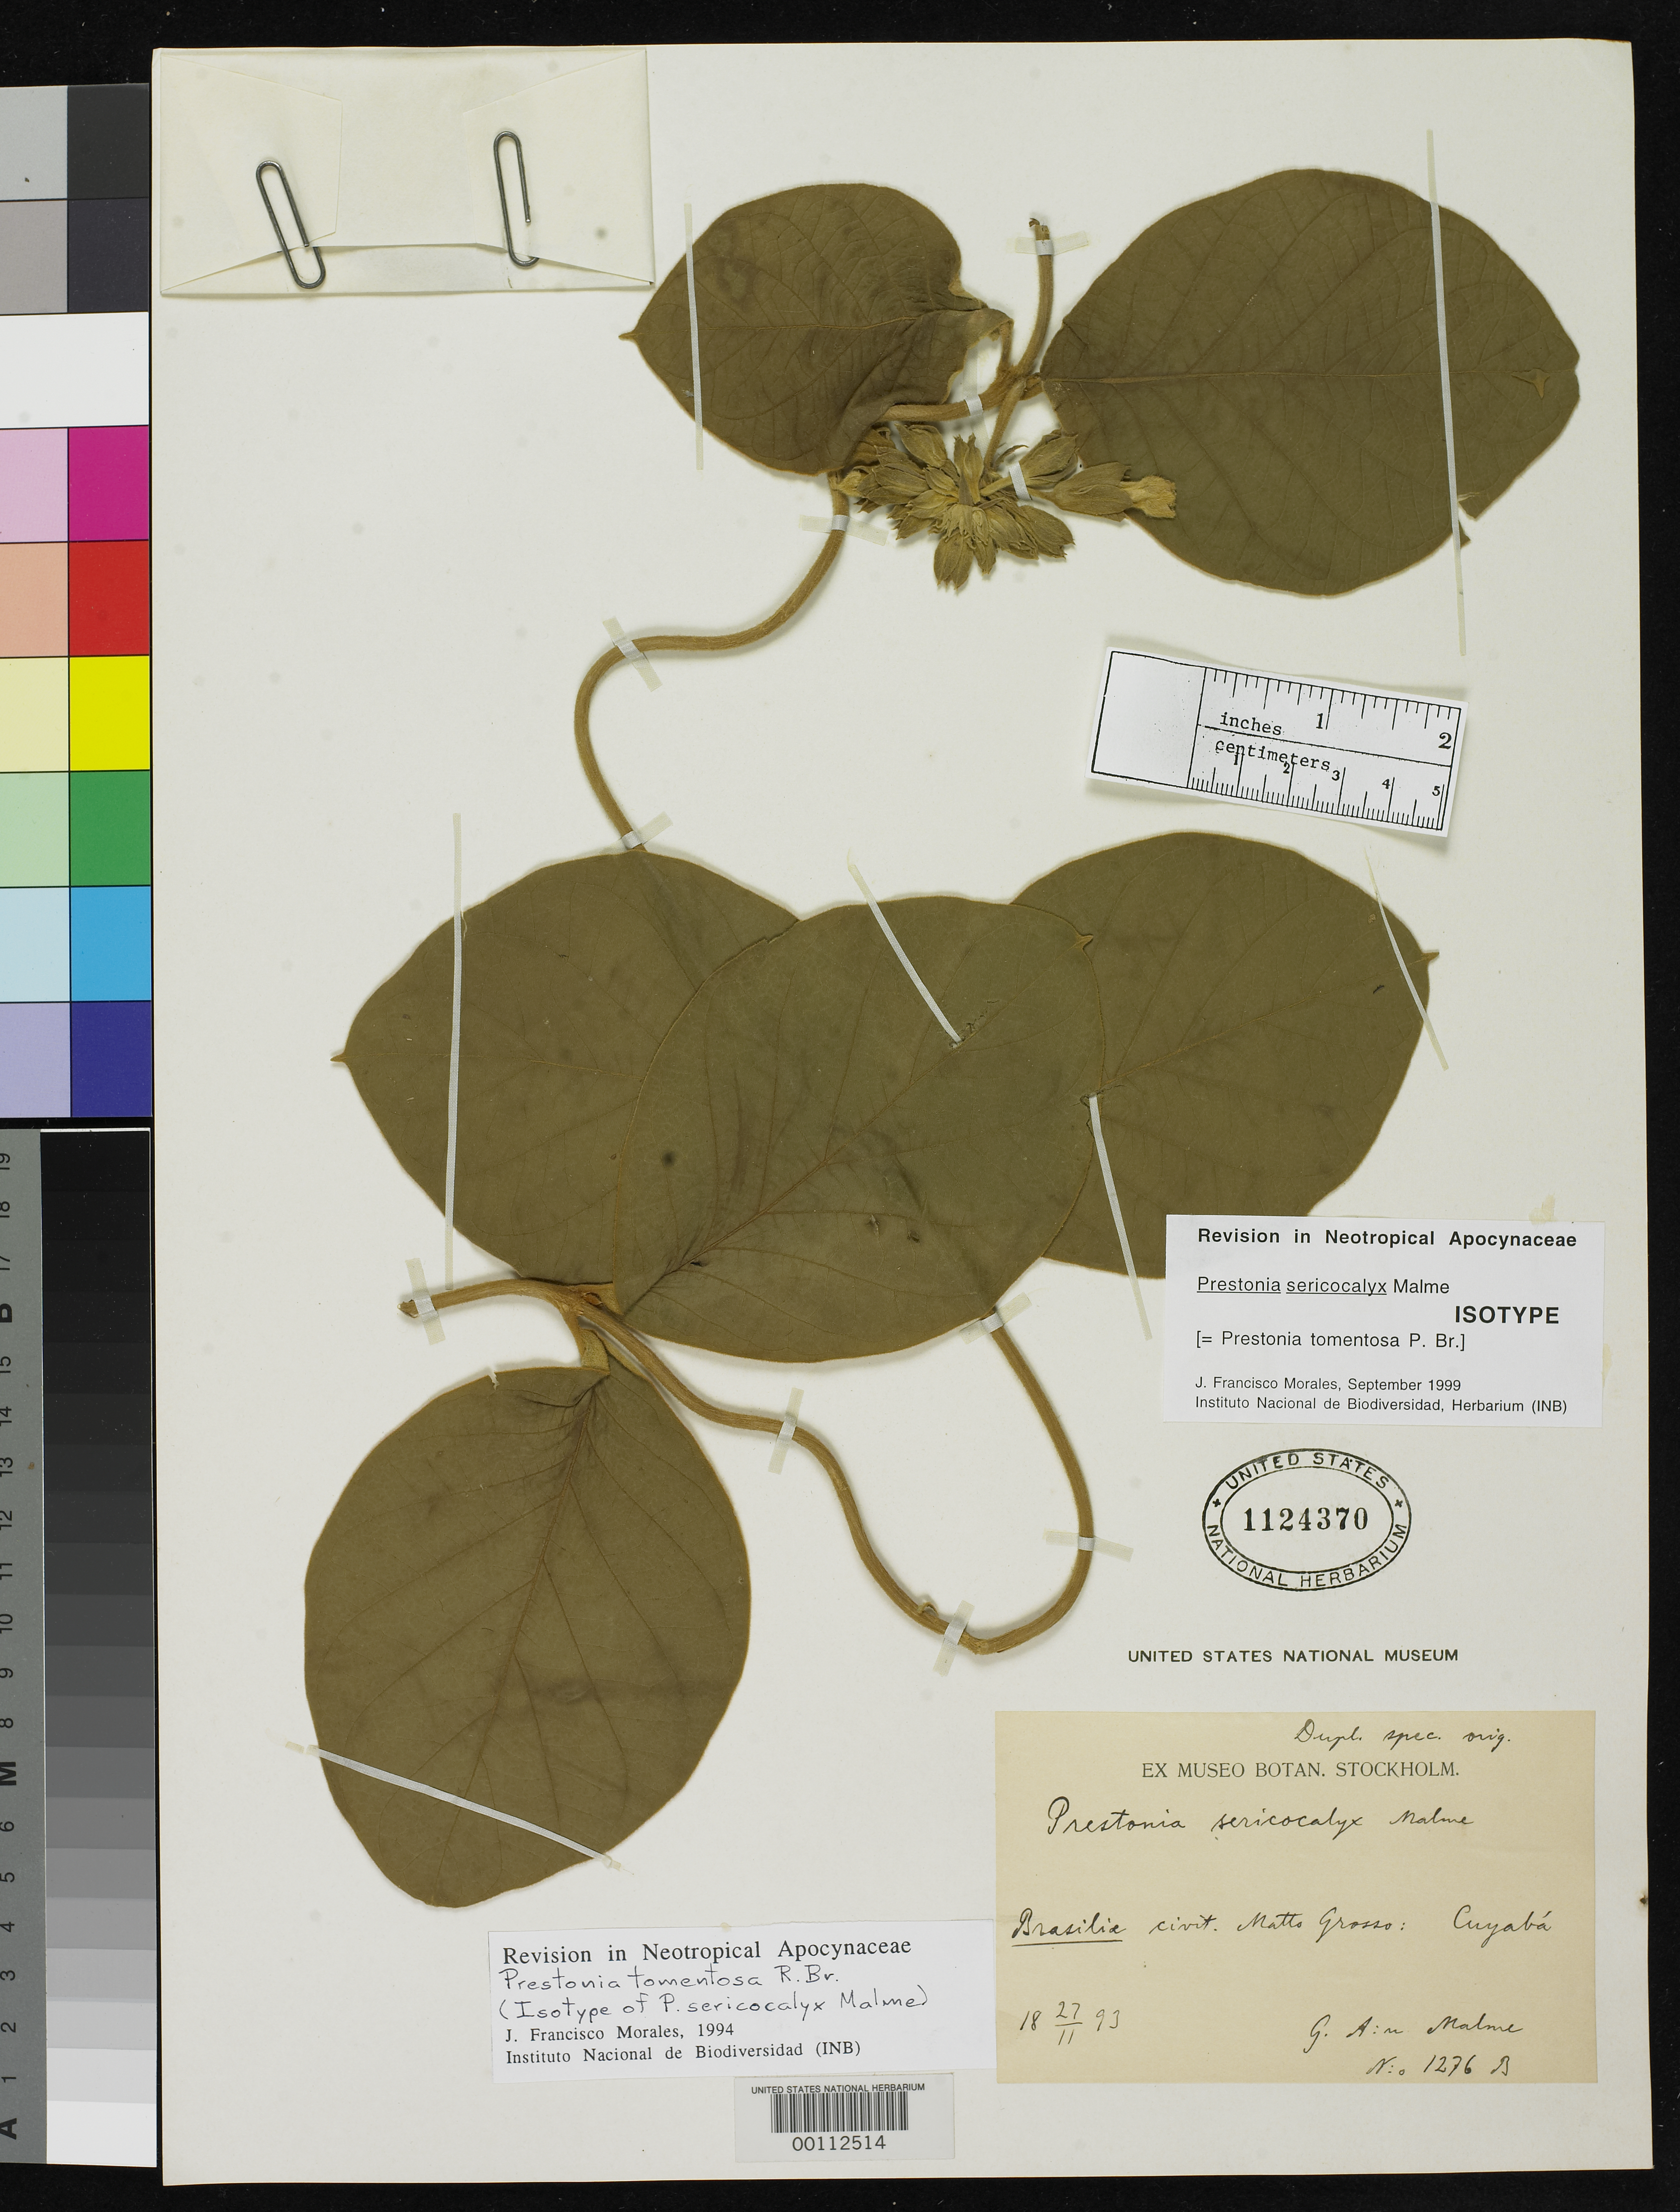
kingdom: Plantae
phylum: Tracheophyta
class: Magnoliopsida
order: Gentianales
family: Apocynaceae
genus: Prestonia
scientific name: Prestonia sericocalyx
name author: Malme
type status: Isotype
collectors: G. O. A. Malme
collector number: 1276 b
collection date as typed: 27 Dec 1893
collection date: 1893-12-27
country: Brazil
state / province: Mato Grosso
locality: Cuyaba.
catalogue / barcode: US 1124370